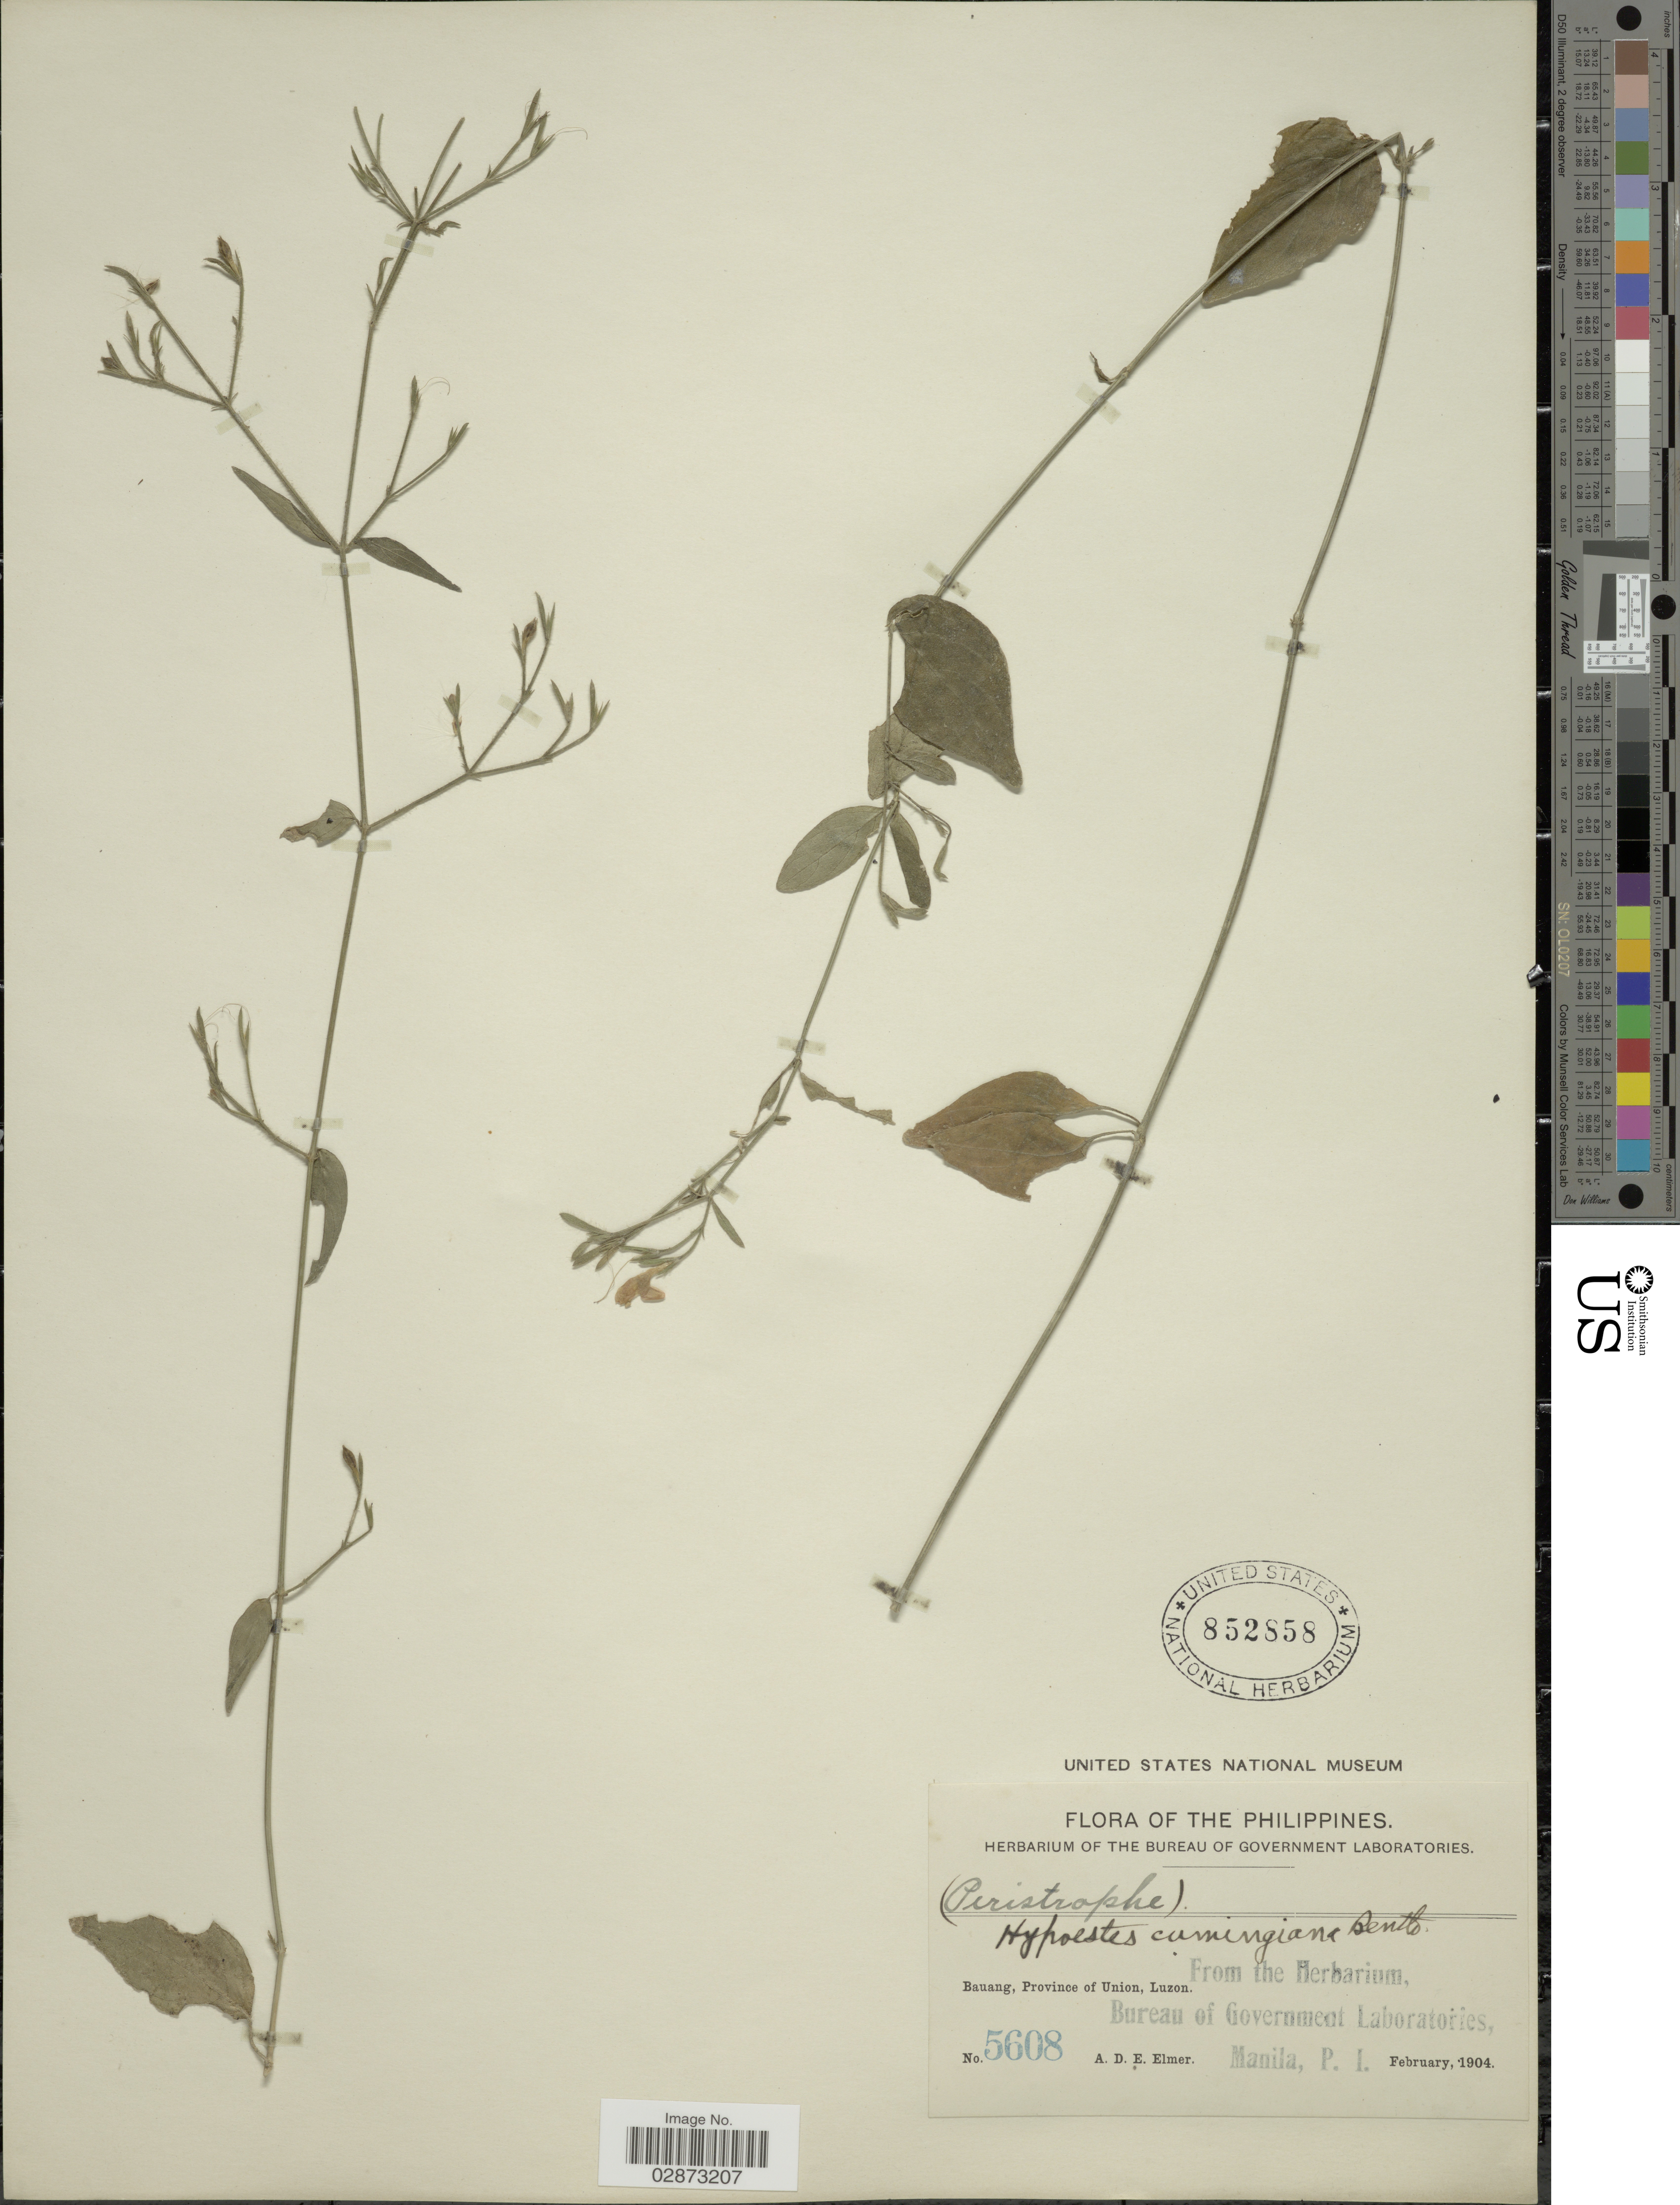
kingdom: Plantae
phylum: Tracheophyta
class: Magnoliopsida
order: Lamiales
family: Acanthaceae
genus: Hypoestes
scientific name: Hypoestes cumingiana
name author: (Nees) Benth. & Hook. f.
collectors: A. D. E. Elmer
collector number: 5608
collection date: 1904-02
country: Philippines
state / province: Ilocos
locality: Bauang, Province of Union, Luzon.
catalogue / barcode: US 852858